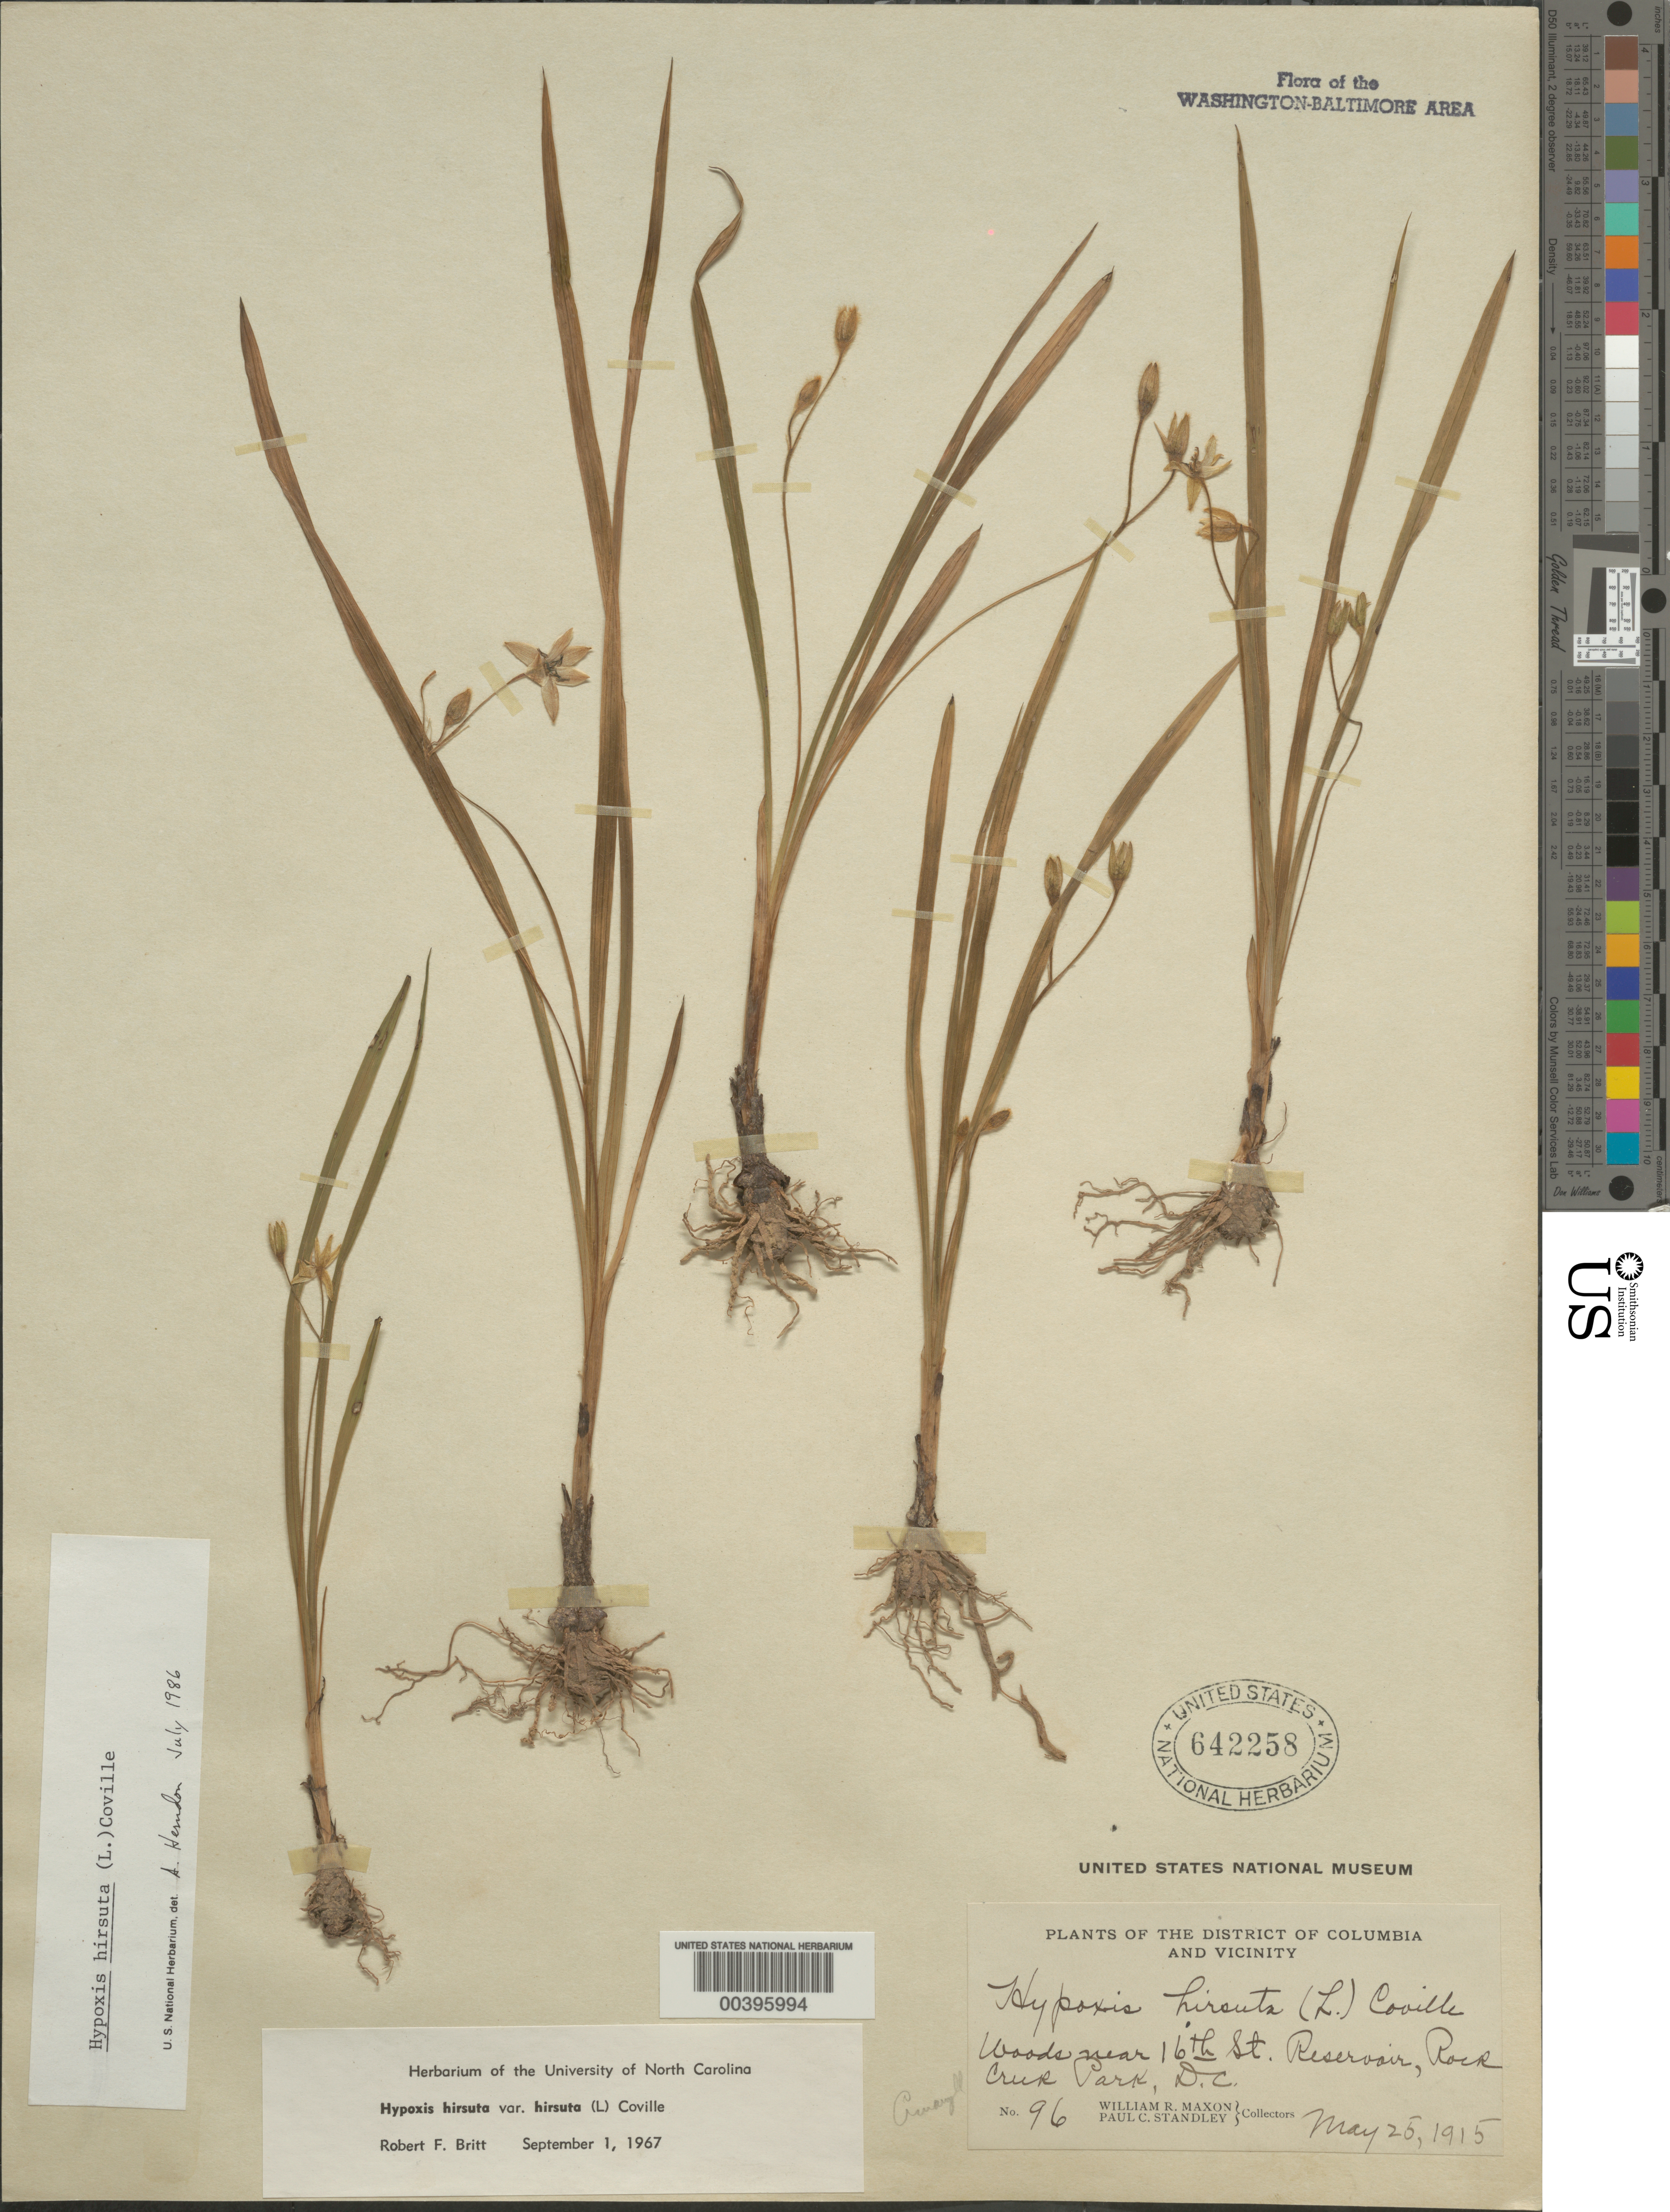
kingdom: Plantae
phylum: Tracheophyta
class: Liliopsida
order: Asparagales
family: Hypoxidaceae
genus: Hypoxis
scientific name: Hypoxis hirsuta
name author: (L.) Coville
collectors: W. R. Maxon & P. C. Standley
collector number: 96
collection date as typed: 25 May 1915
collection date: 1915-05-25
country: United States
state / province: District of Columbia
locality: Rock Creek Park, near 16th St Reservoir Rock Creek Park & vicinity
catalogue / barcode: US 642258